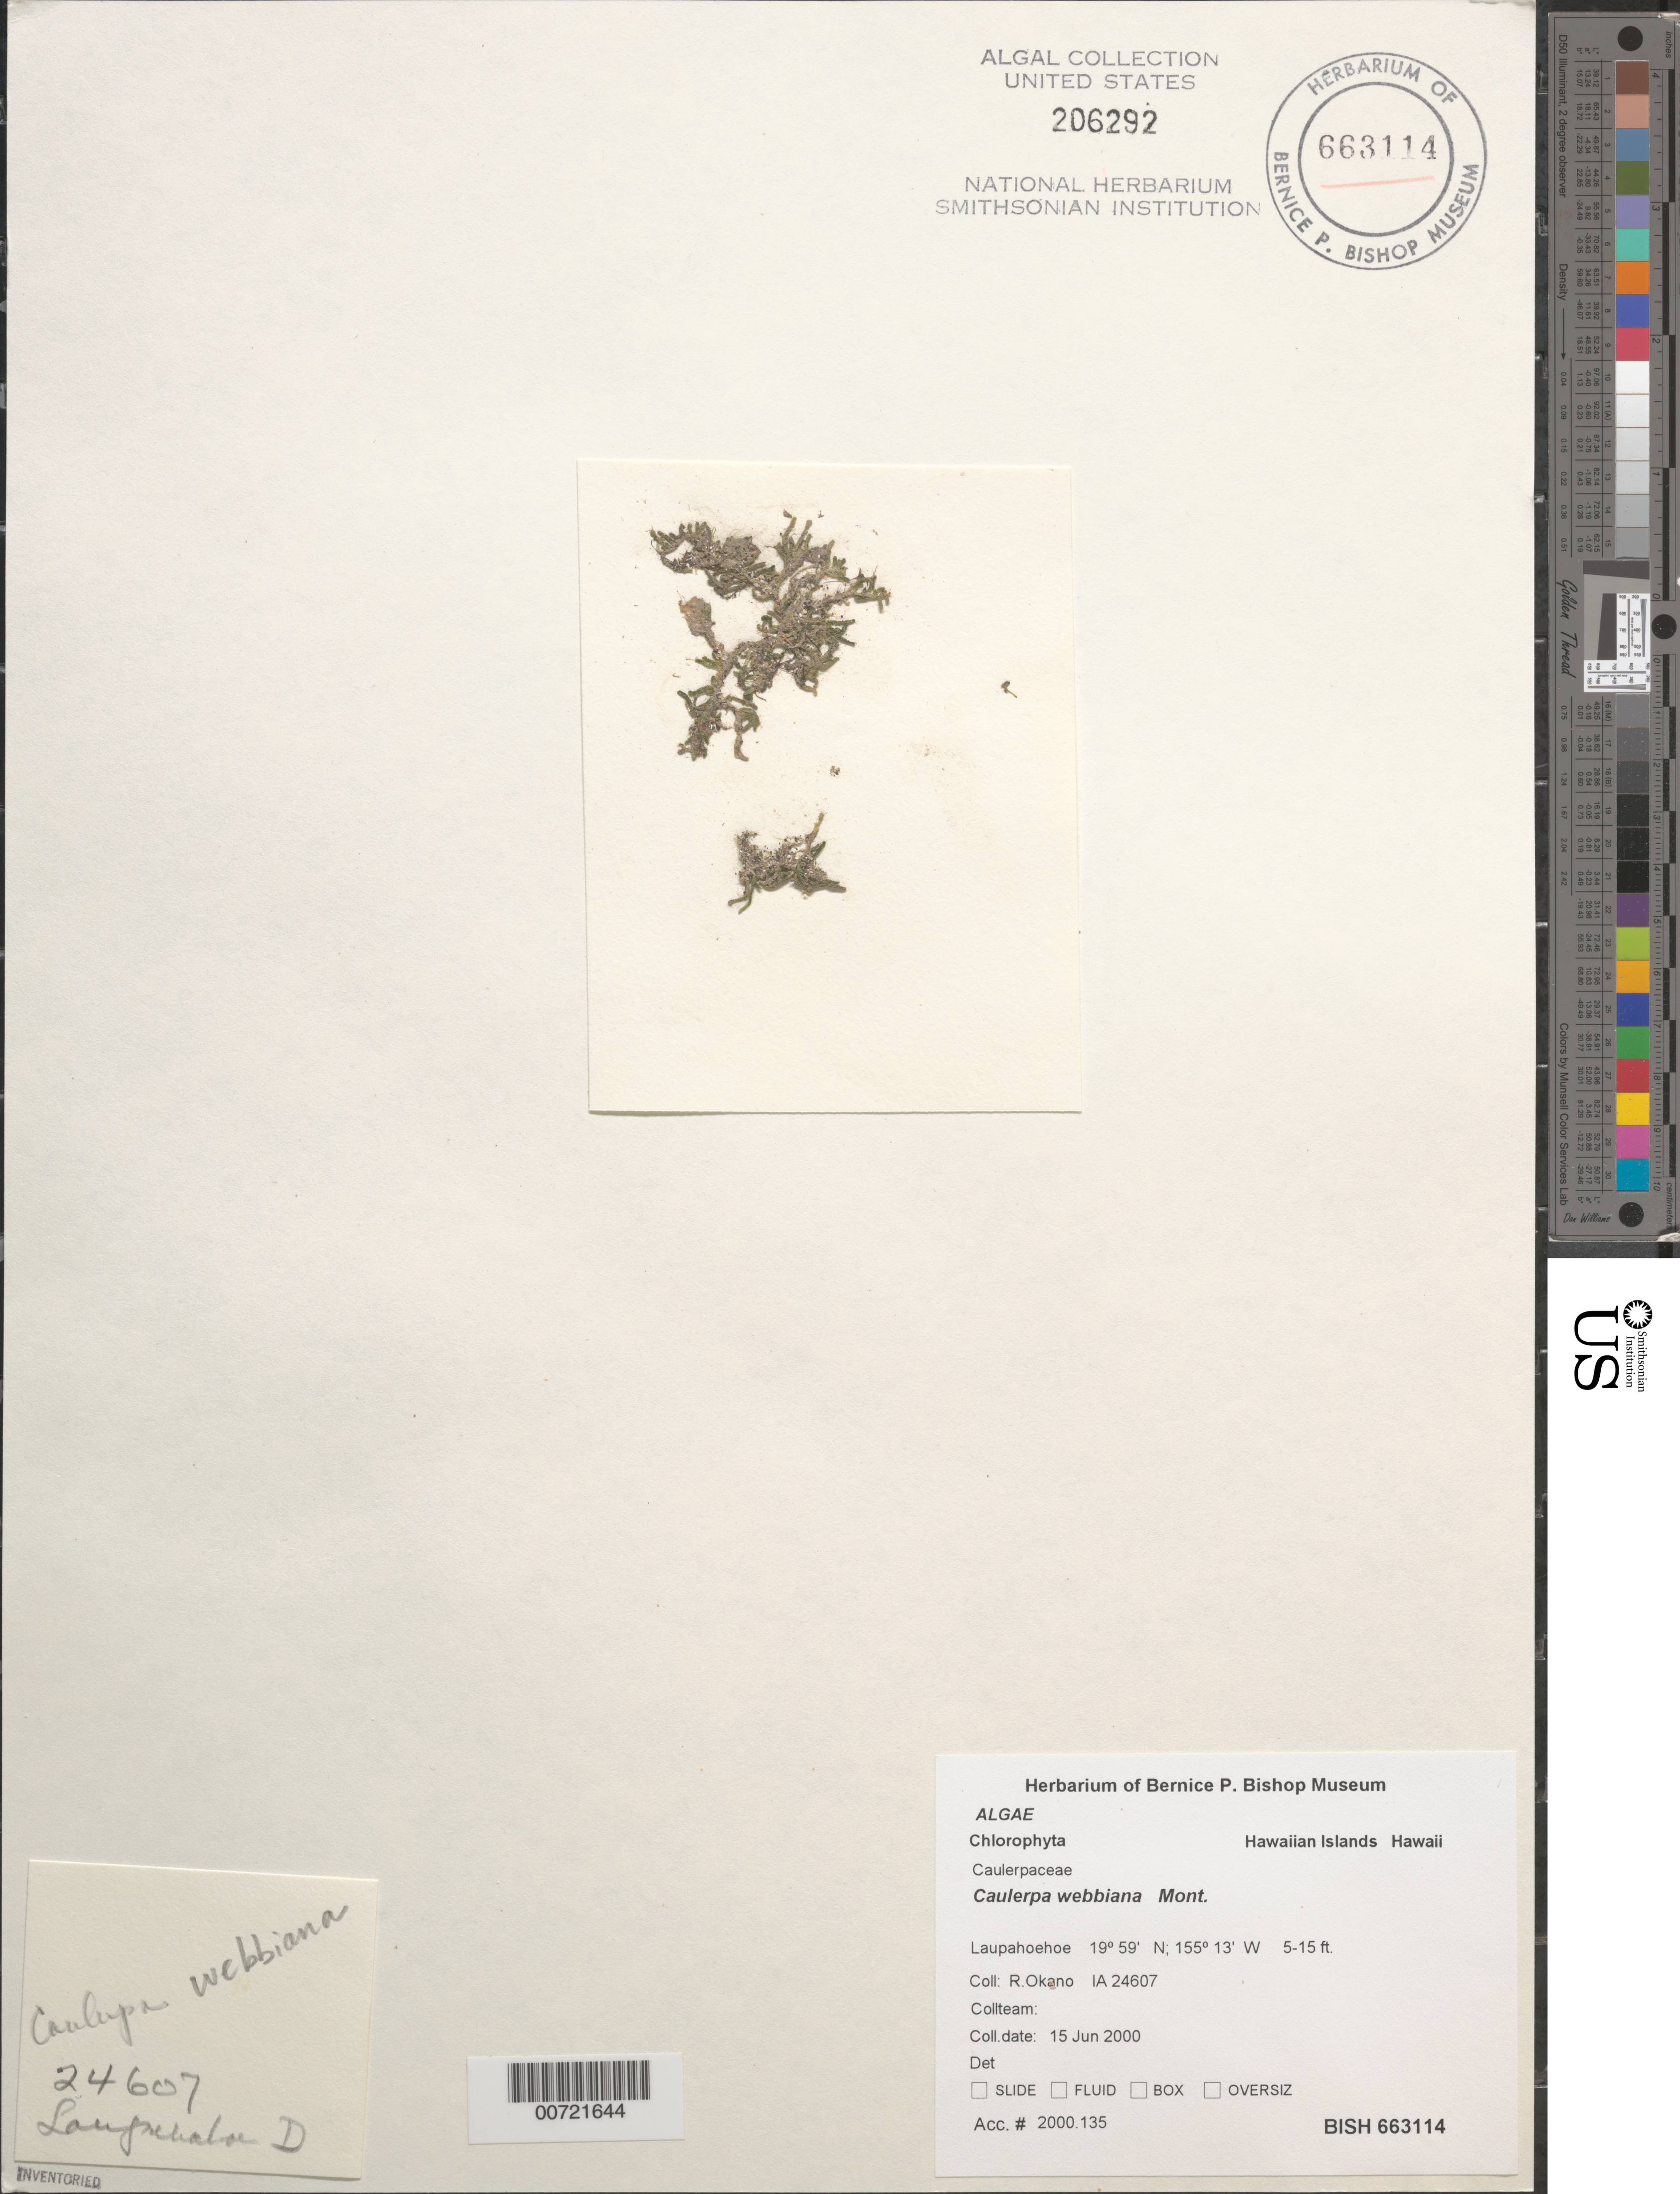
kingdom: Plantae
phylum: Chlorophyta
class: Ulvophyceae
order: Bryopsidales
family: Caulerpaceae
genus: Caulerpa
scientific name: Caulerpa webbiana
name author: Mont.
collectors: R. Okano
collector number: IAA 24607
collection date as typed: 15 Jun 2000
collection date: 2000-06-15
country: United States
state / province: Hawaii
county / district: Hawaii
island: Hawaii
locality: Laupahoehoe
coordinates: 19 59' N, 155 13' W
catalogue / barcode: US 206292